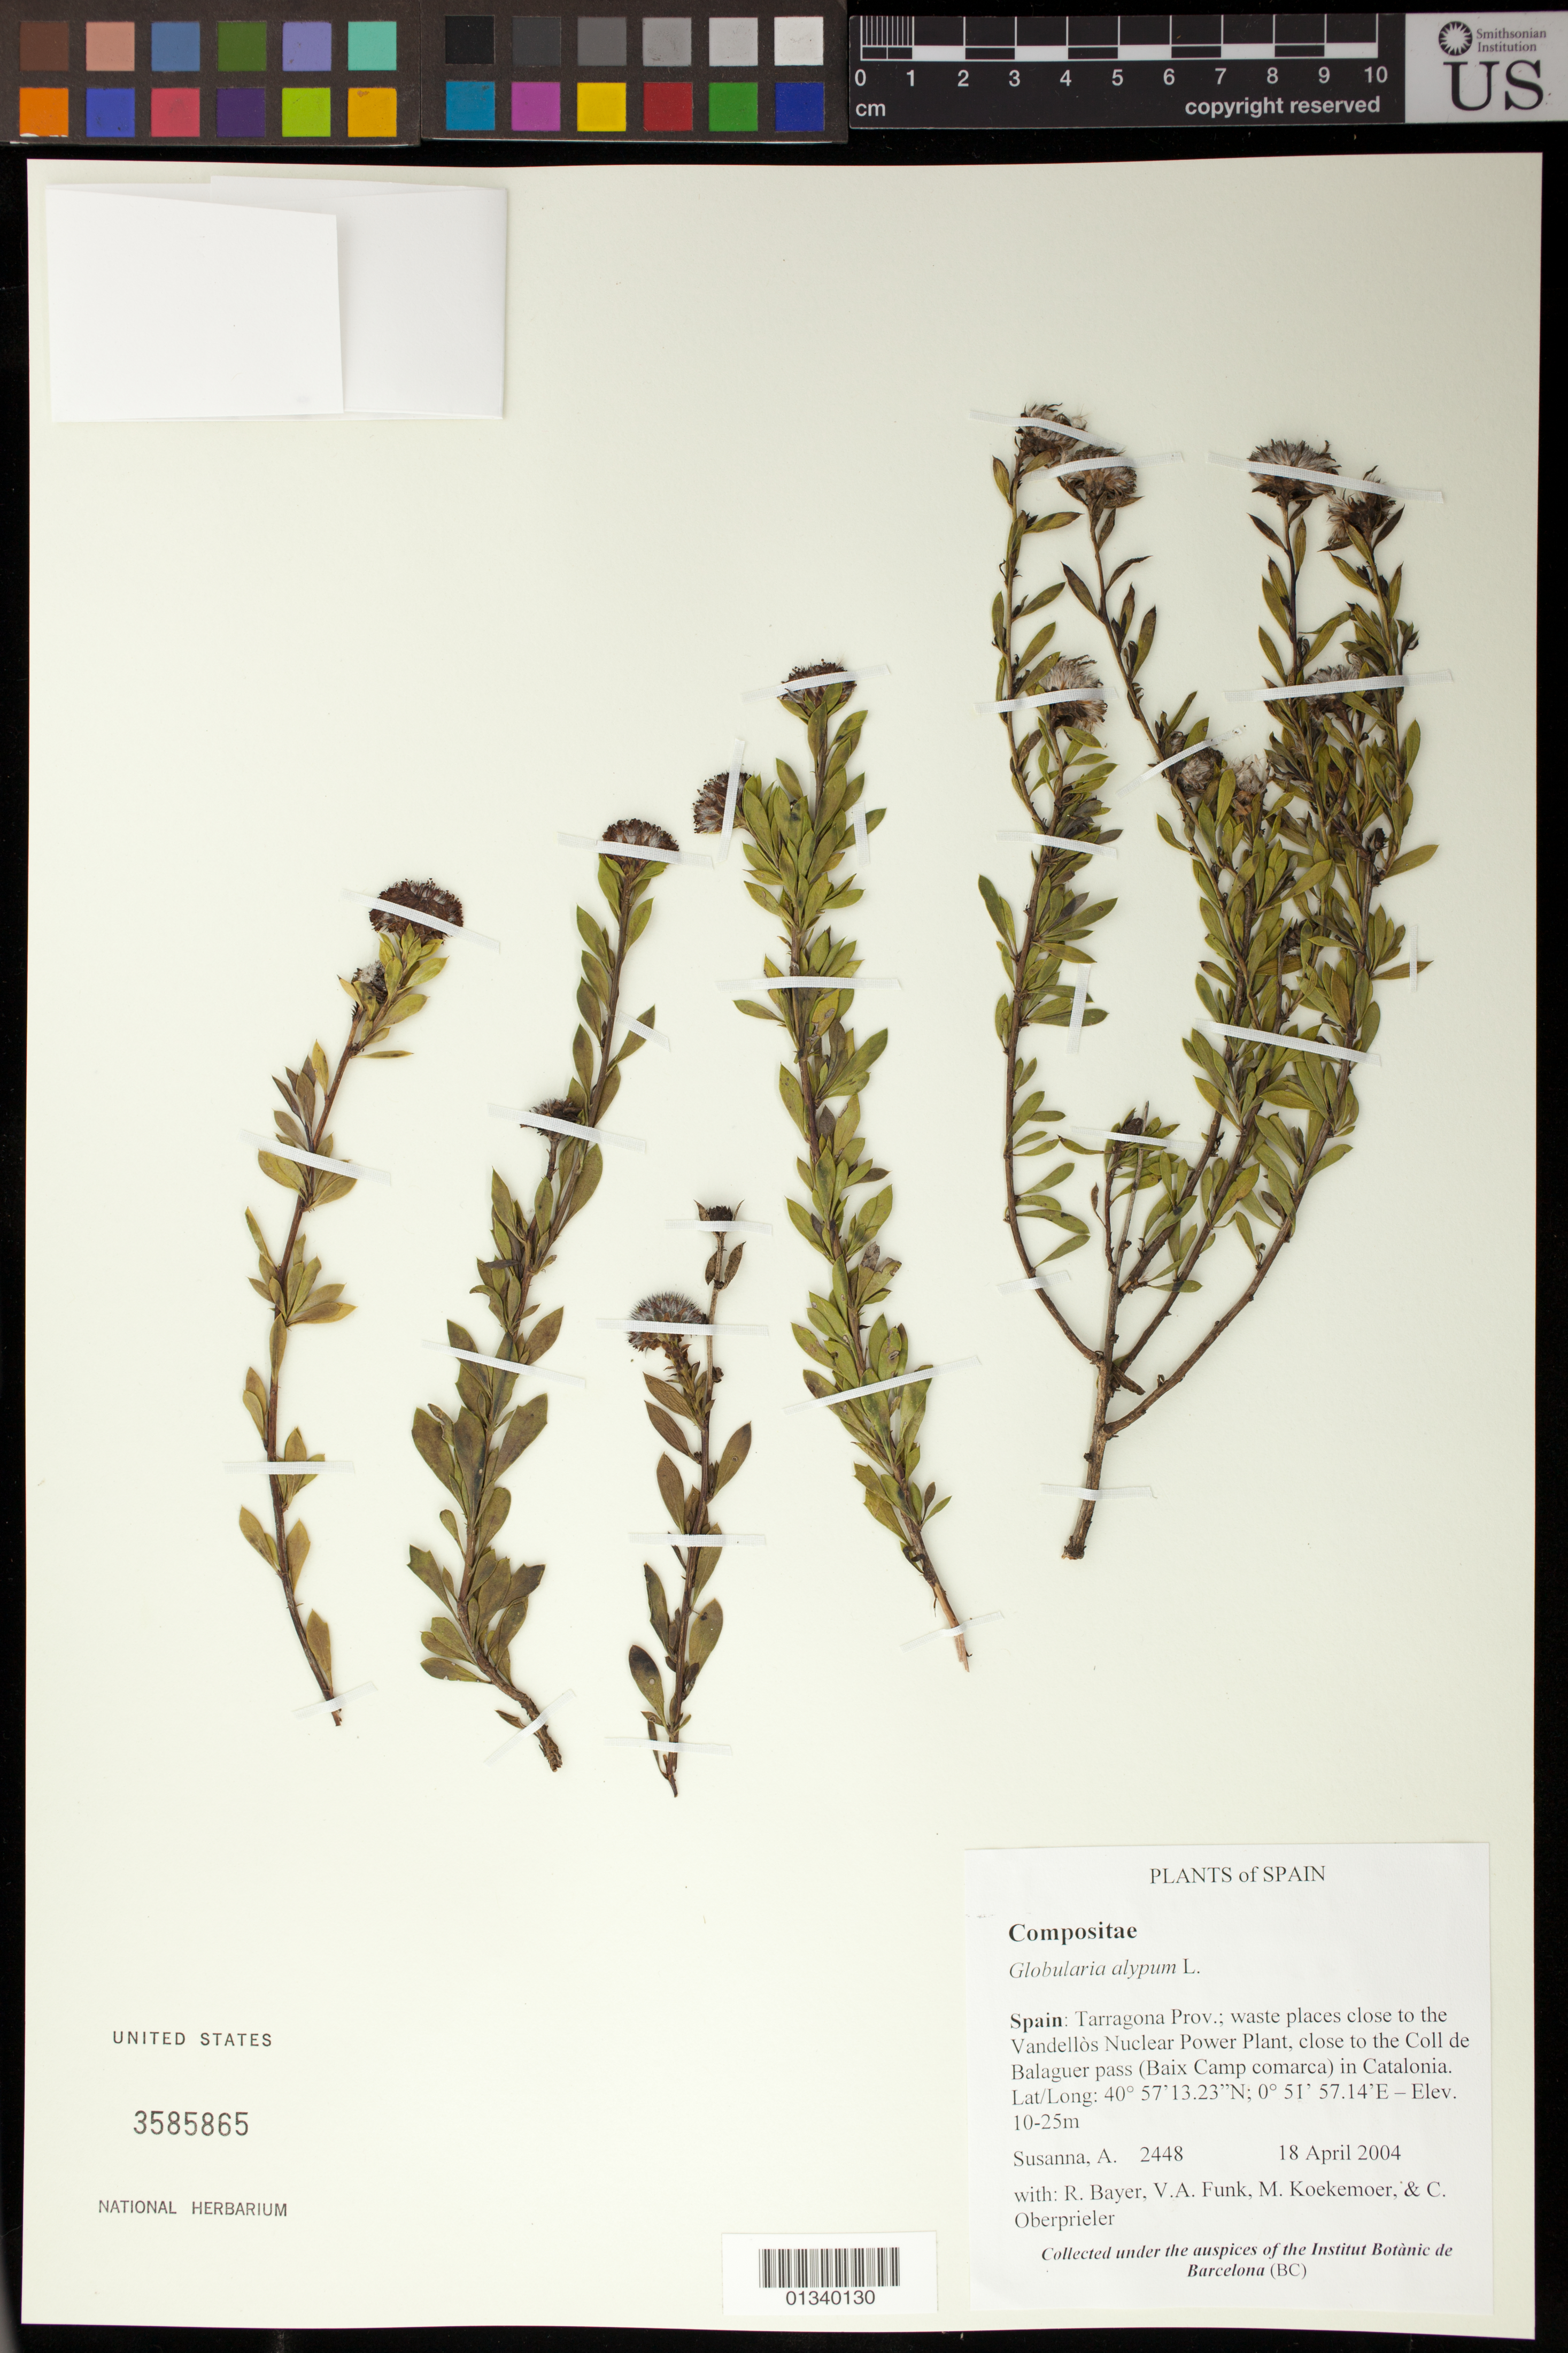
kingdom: Plantae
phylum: Tracheophyta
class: Magnoliopsida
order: Lamiales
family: Plantaginaceae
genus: Globularia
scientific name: Globularia alypum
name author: L.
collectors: V. Funk, M. Koekemoer & C. Oberprieler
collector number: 2448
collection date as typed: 18 April 2004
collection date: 2004-04-18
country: Spain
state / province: Catalunya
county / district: Tarragona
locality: Close to Vandellos Nuclear Power plant, close to the Coll de Balaguer pass (Baiz Camp comarca) in Catalonia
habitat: Waste places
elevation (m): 10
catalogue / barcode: US 3585865